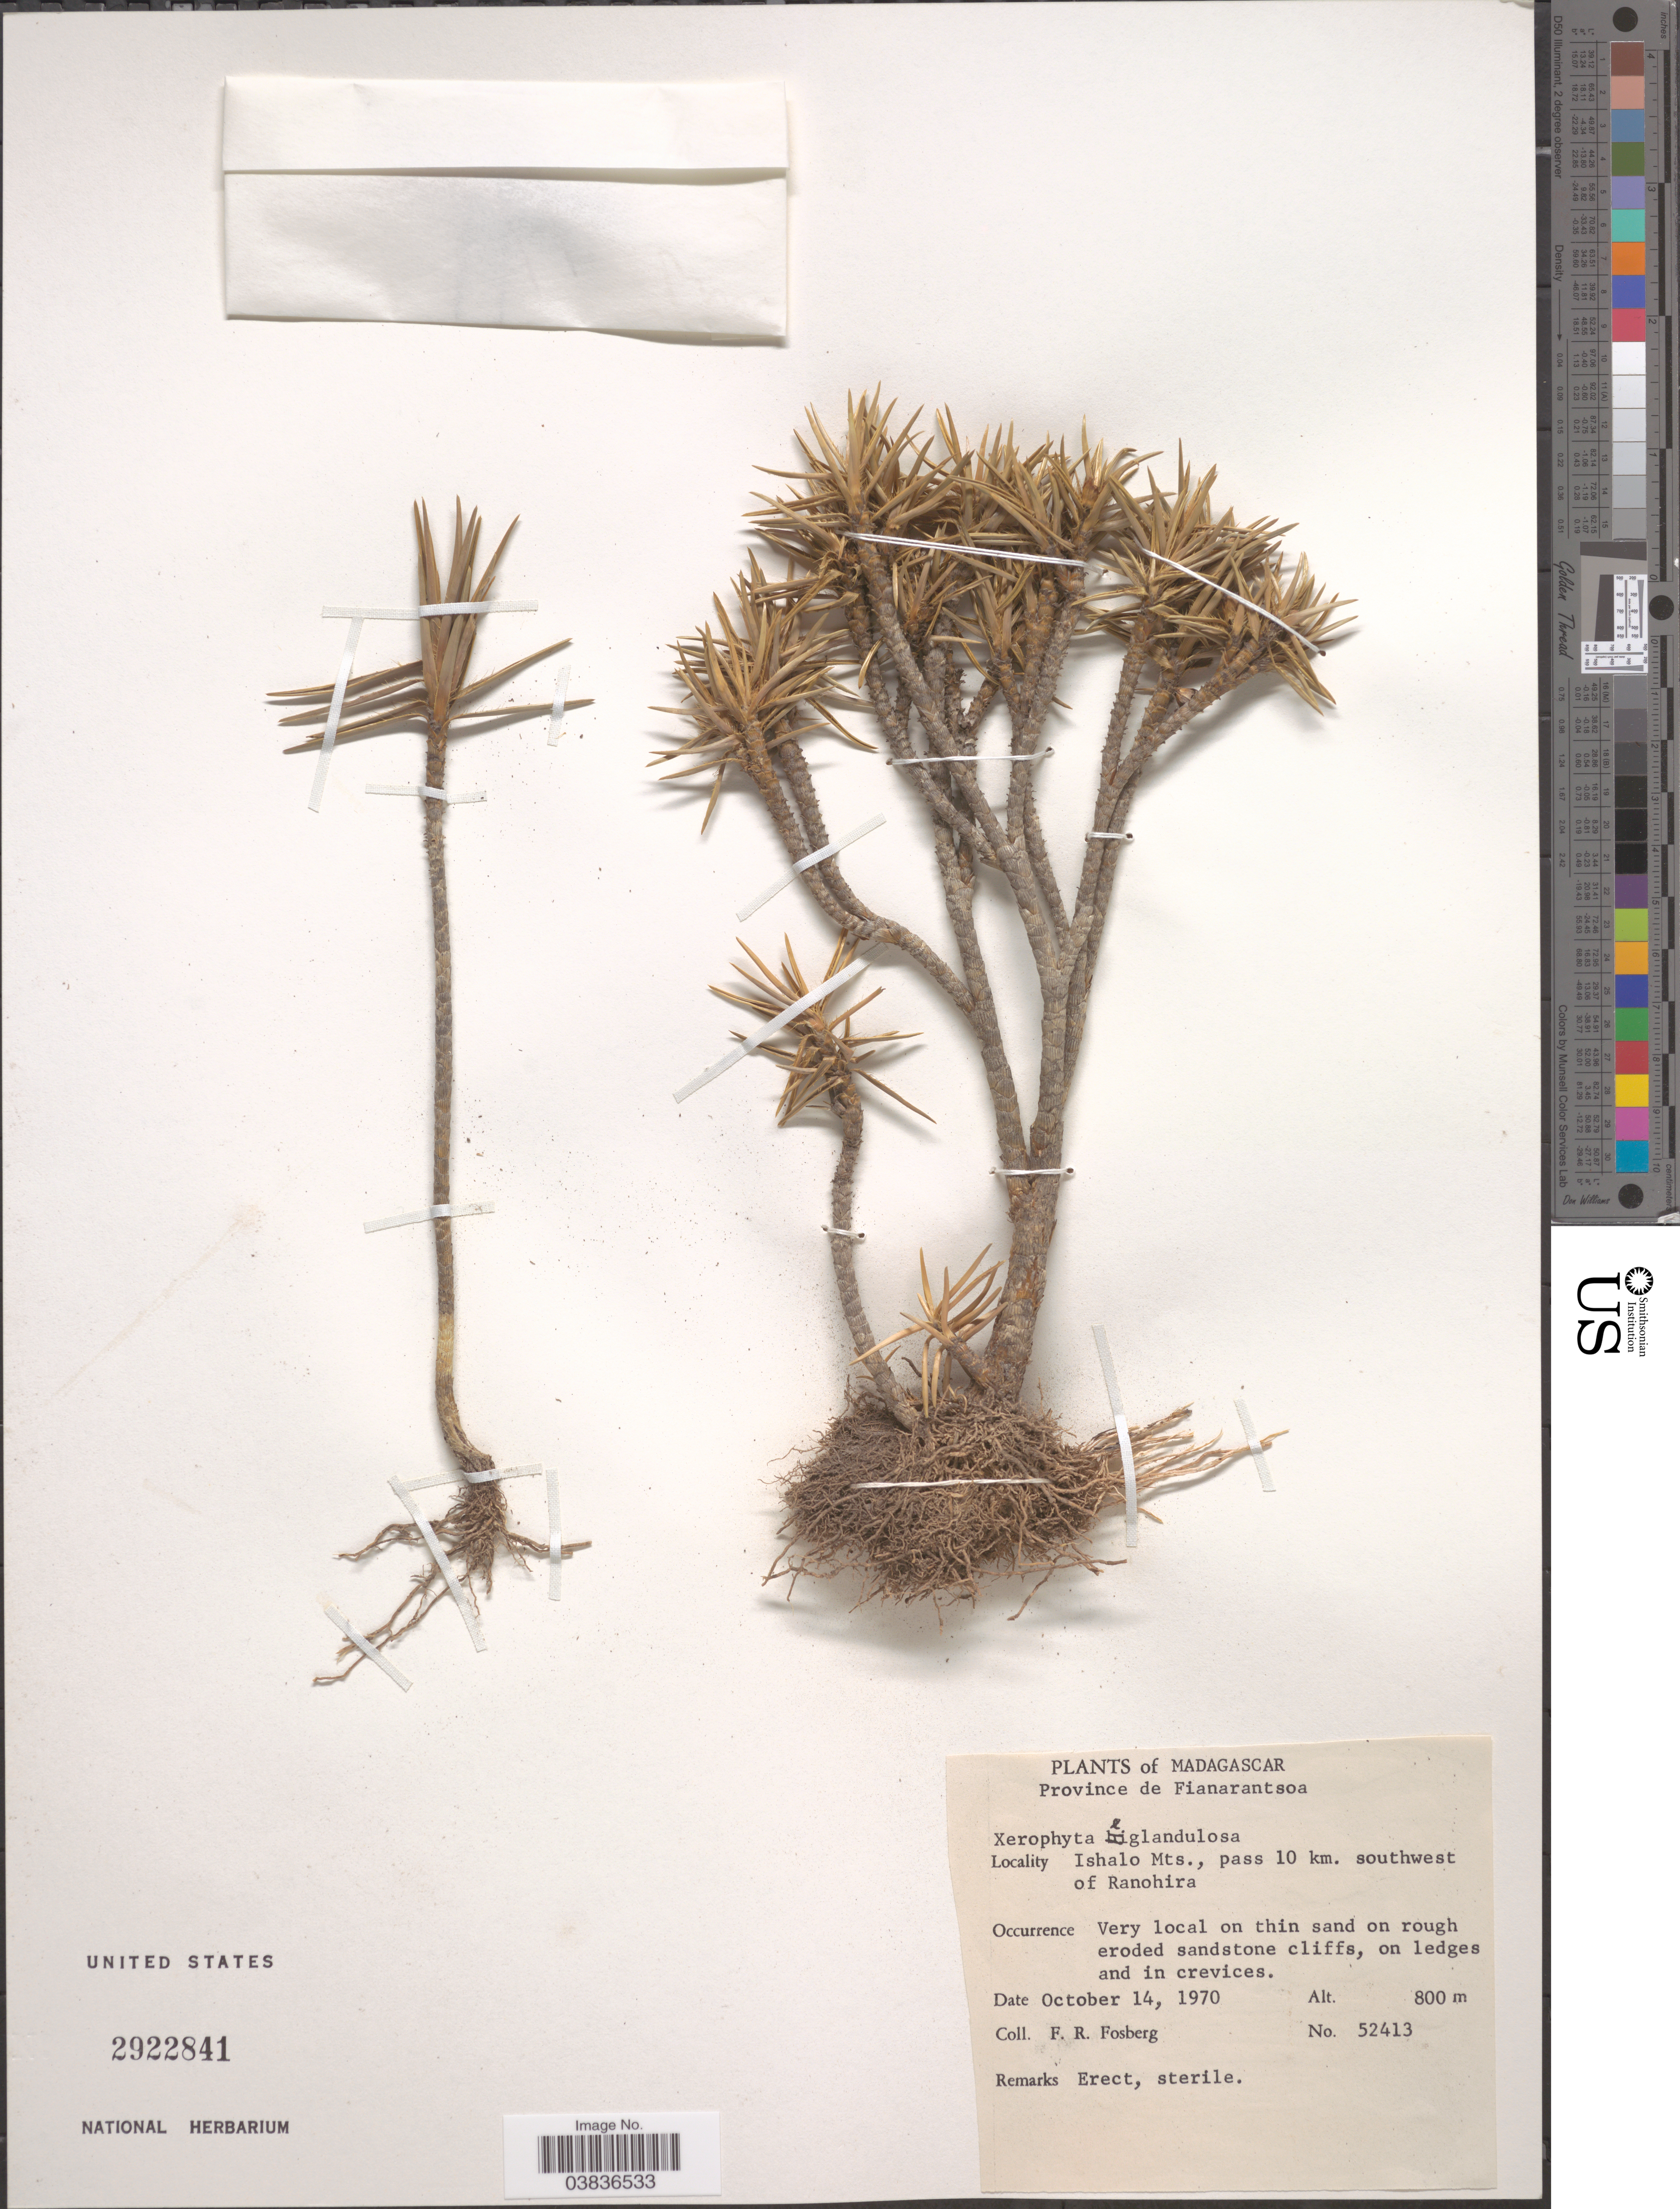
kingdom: Plantae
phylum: Tracheophyta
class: Liliopsida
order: Pandanales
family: Velloziaceae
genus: Xerophyta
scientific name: Xerophyta eglandulosa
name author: H. Perrier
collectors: F. R. Fosberg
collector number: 52413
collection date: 1970-10-14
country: Madagascar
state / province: Ihorombe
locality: Ishalo Mts., pass 10 km. southwest of Ranohira.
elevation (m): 800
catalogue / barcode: US 2922841